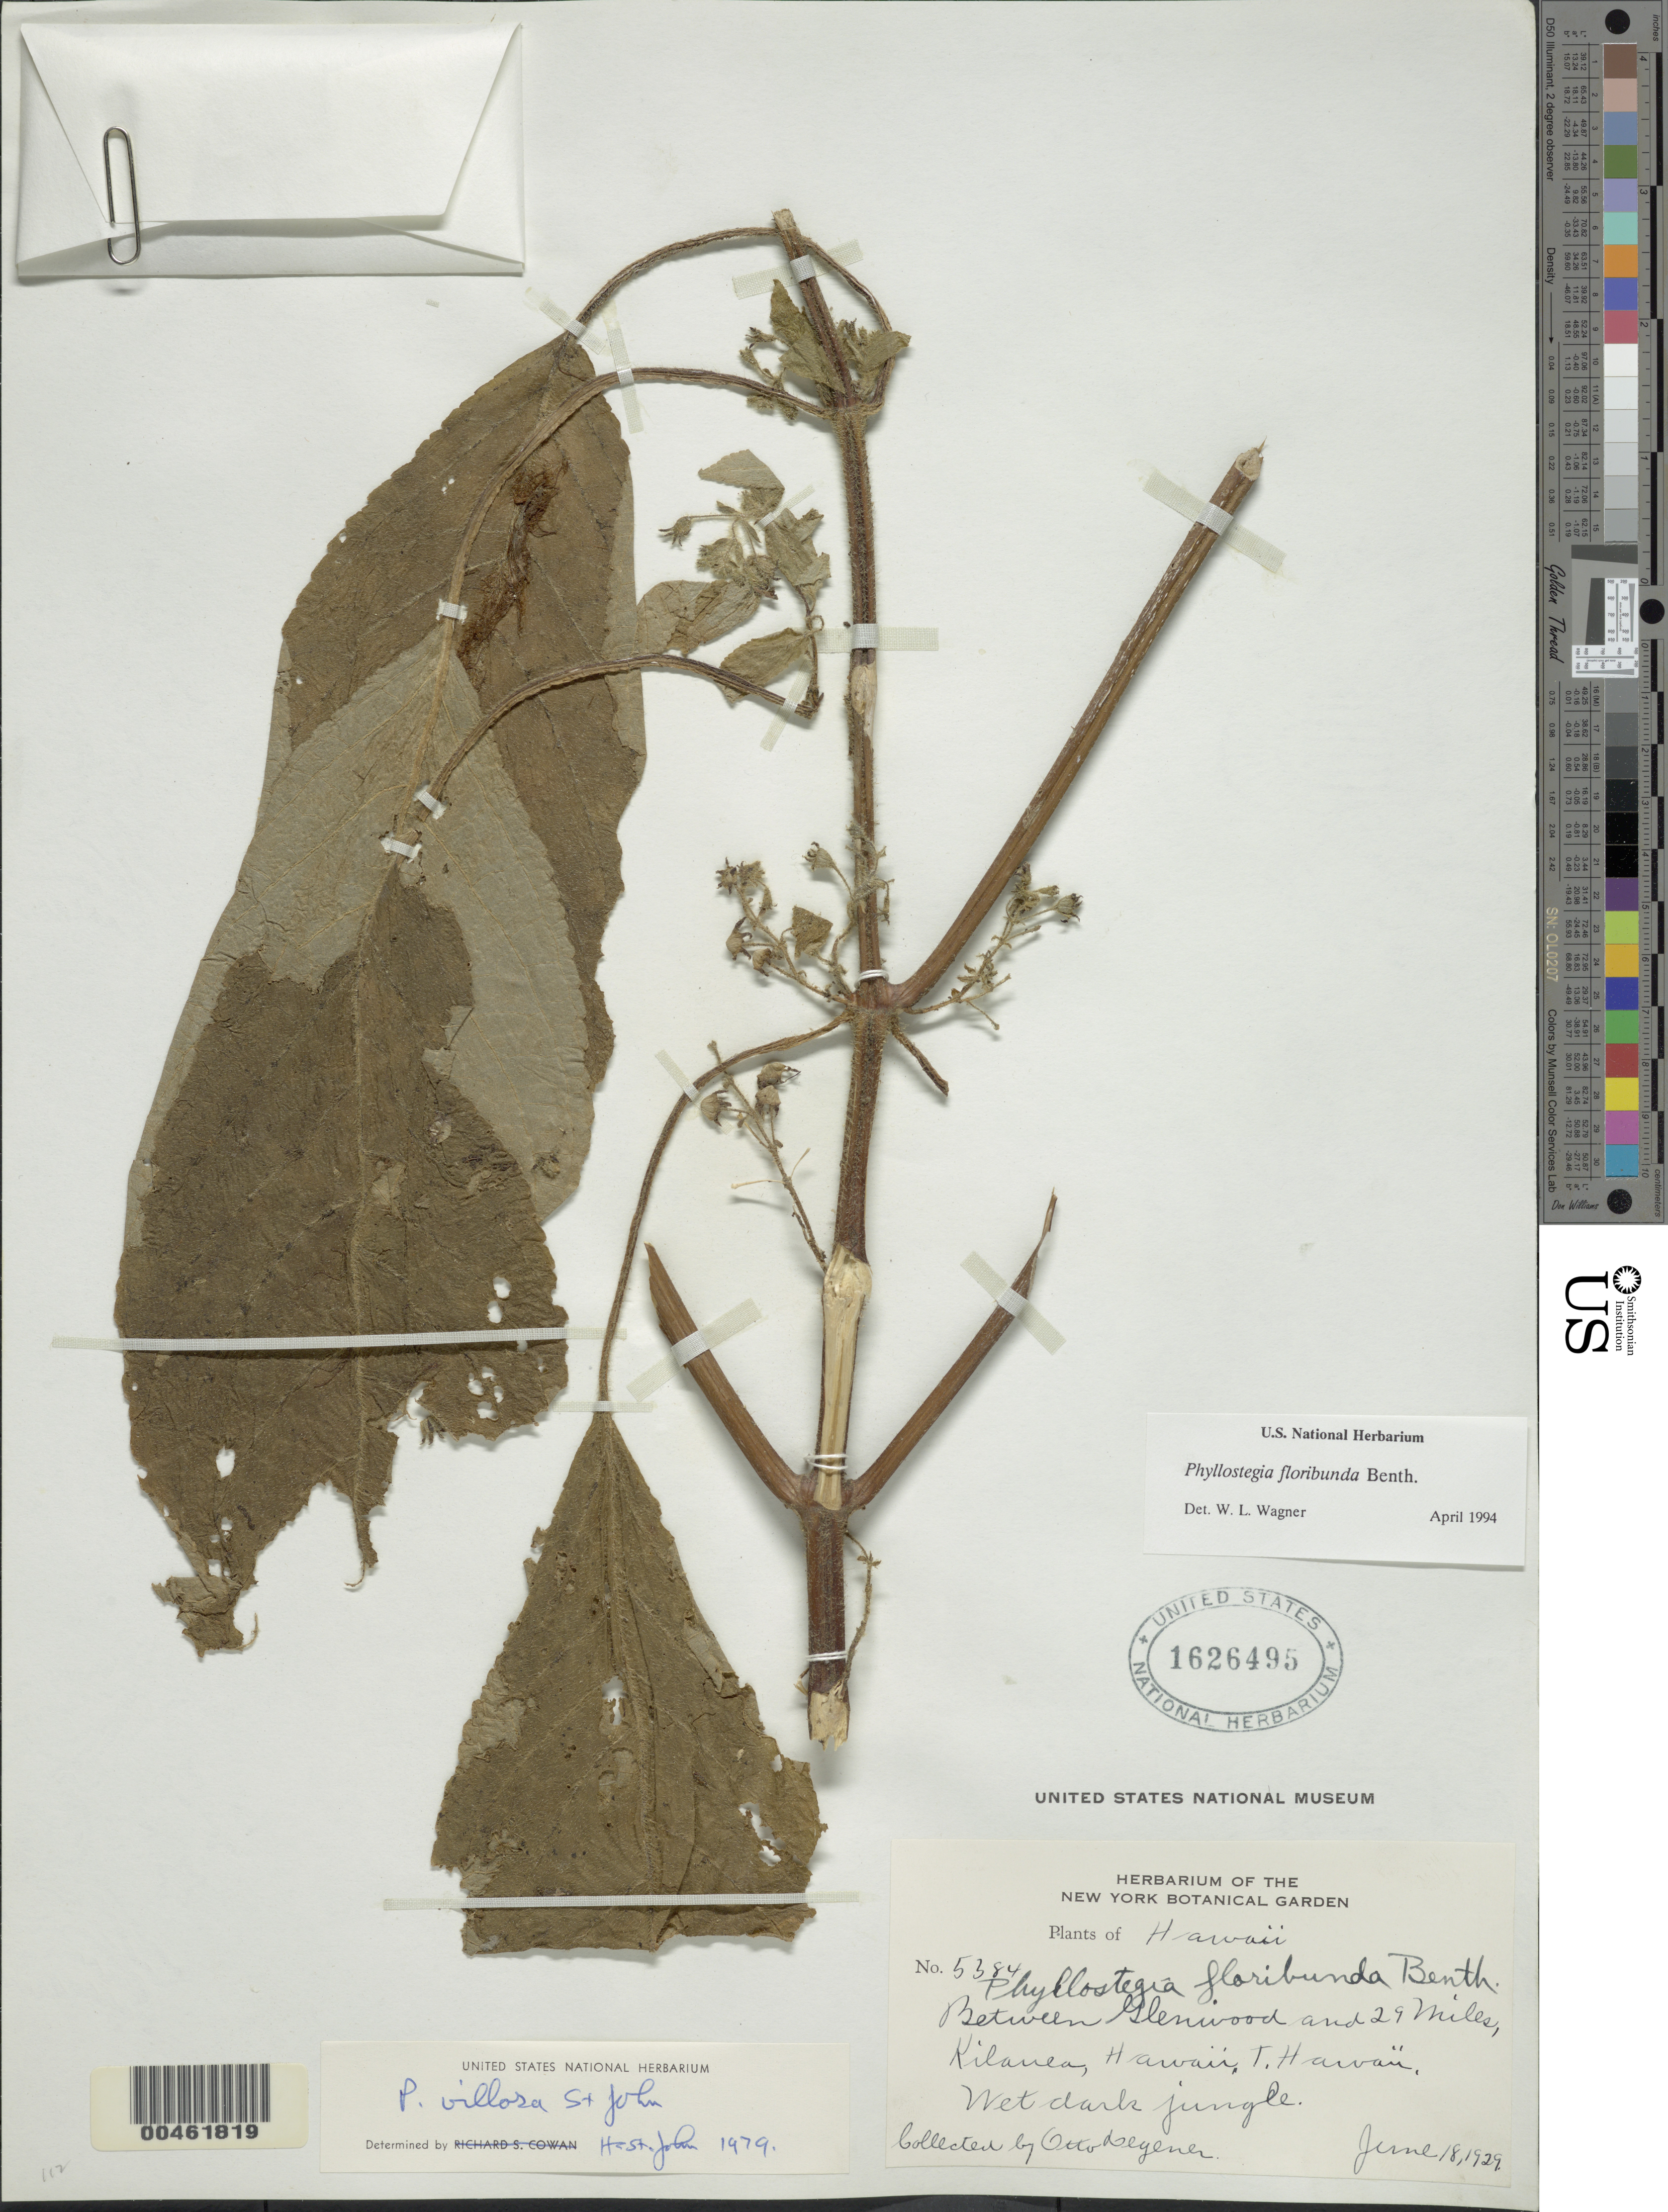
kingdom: Plantae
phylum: Tracheophyta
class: Magnoliopsida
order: Lamiales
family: Lamiaceae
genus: Phyllostegia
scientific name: Phyllostegia floribunda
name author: Benth.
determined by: Wagner, W. L., (BOT), Smithsonian Institution - National Museum of Natural History (UNITED STATES)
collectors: O. Degener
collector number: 5384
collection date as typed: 18 Jun 1929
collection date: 1929-06-18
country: United States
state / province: Hawaii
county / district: Hawaii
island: Hawaii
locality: Between Glenwood and 29 Miles, Kilauea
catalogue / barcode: US 1626495